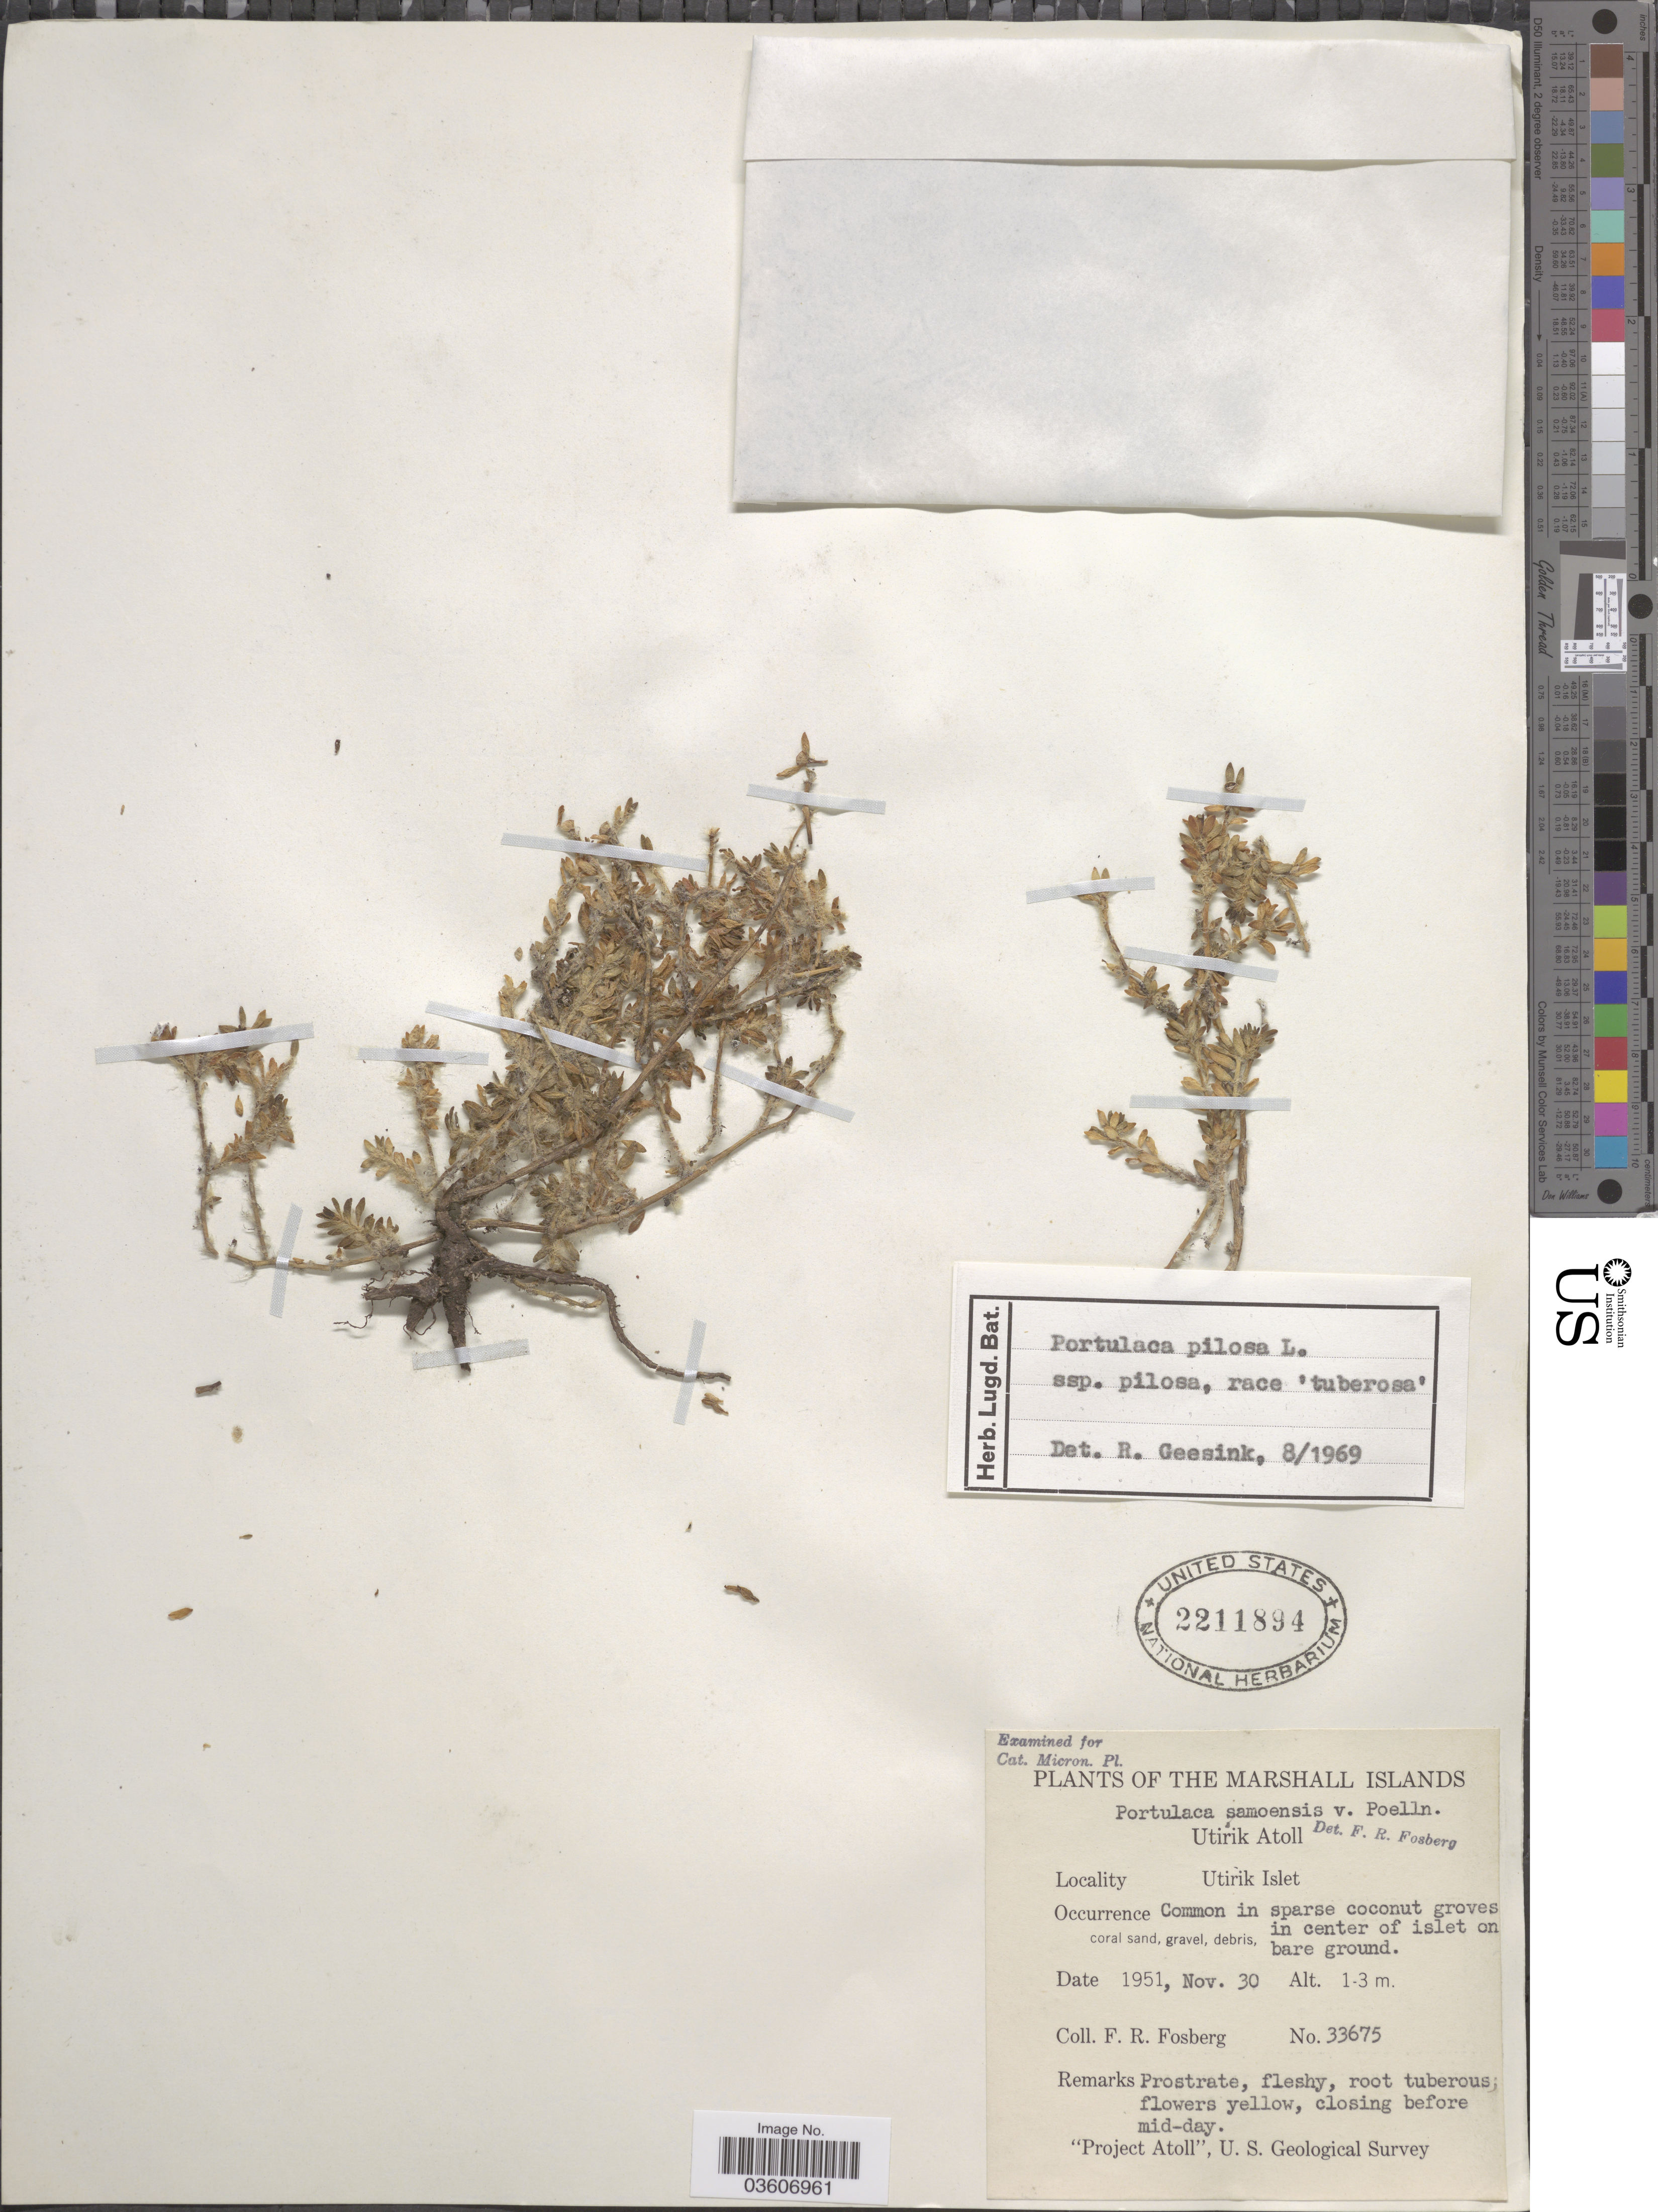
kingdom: Plantae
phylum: Tracheophyta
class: Magnoliopsida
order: Caryophyllales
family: Portulacaceae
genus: Portulaca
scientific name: Portulaca australis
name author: Endl.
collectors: F. R. Fosberg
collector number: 33675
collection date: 1951-11-30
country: Marshall Islands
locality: Utirik Atoll. Utirik Islet. In center of islet on bare ground.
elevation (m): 1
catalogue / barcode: US 2211894